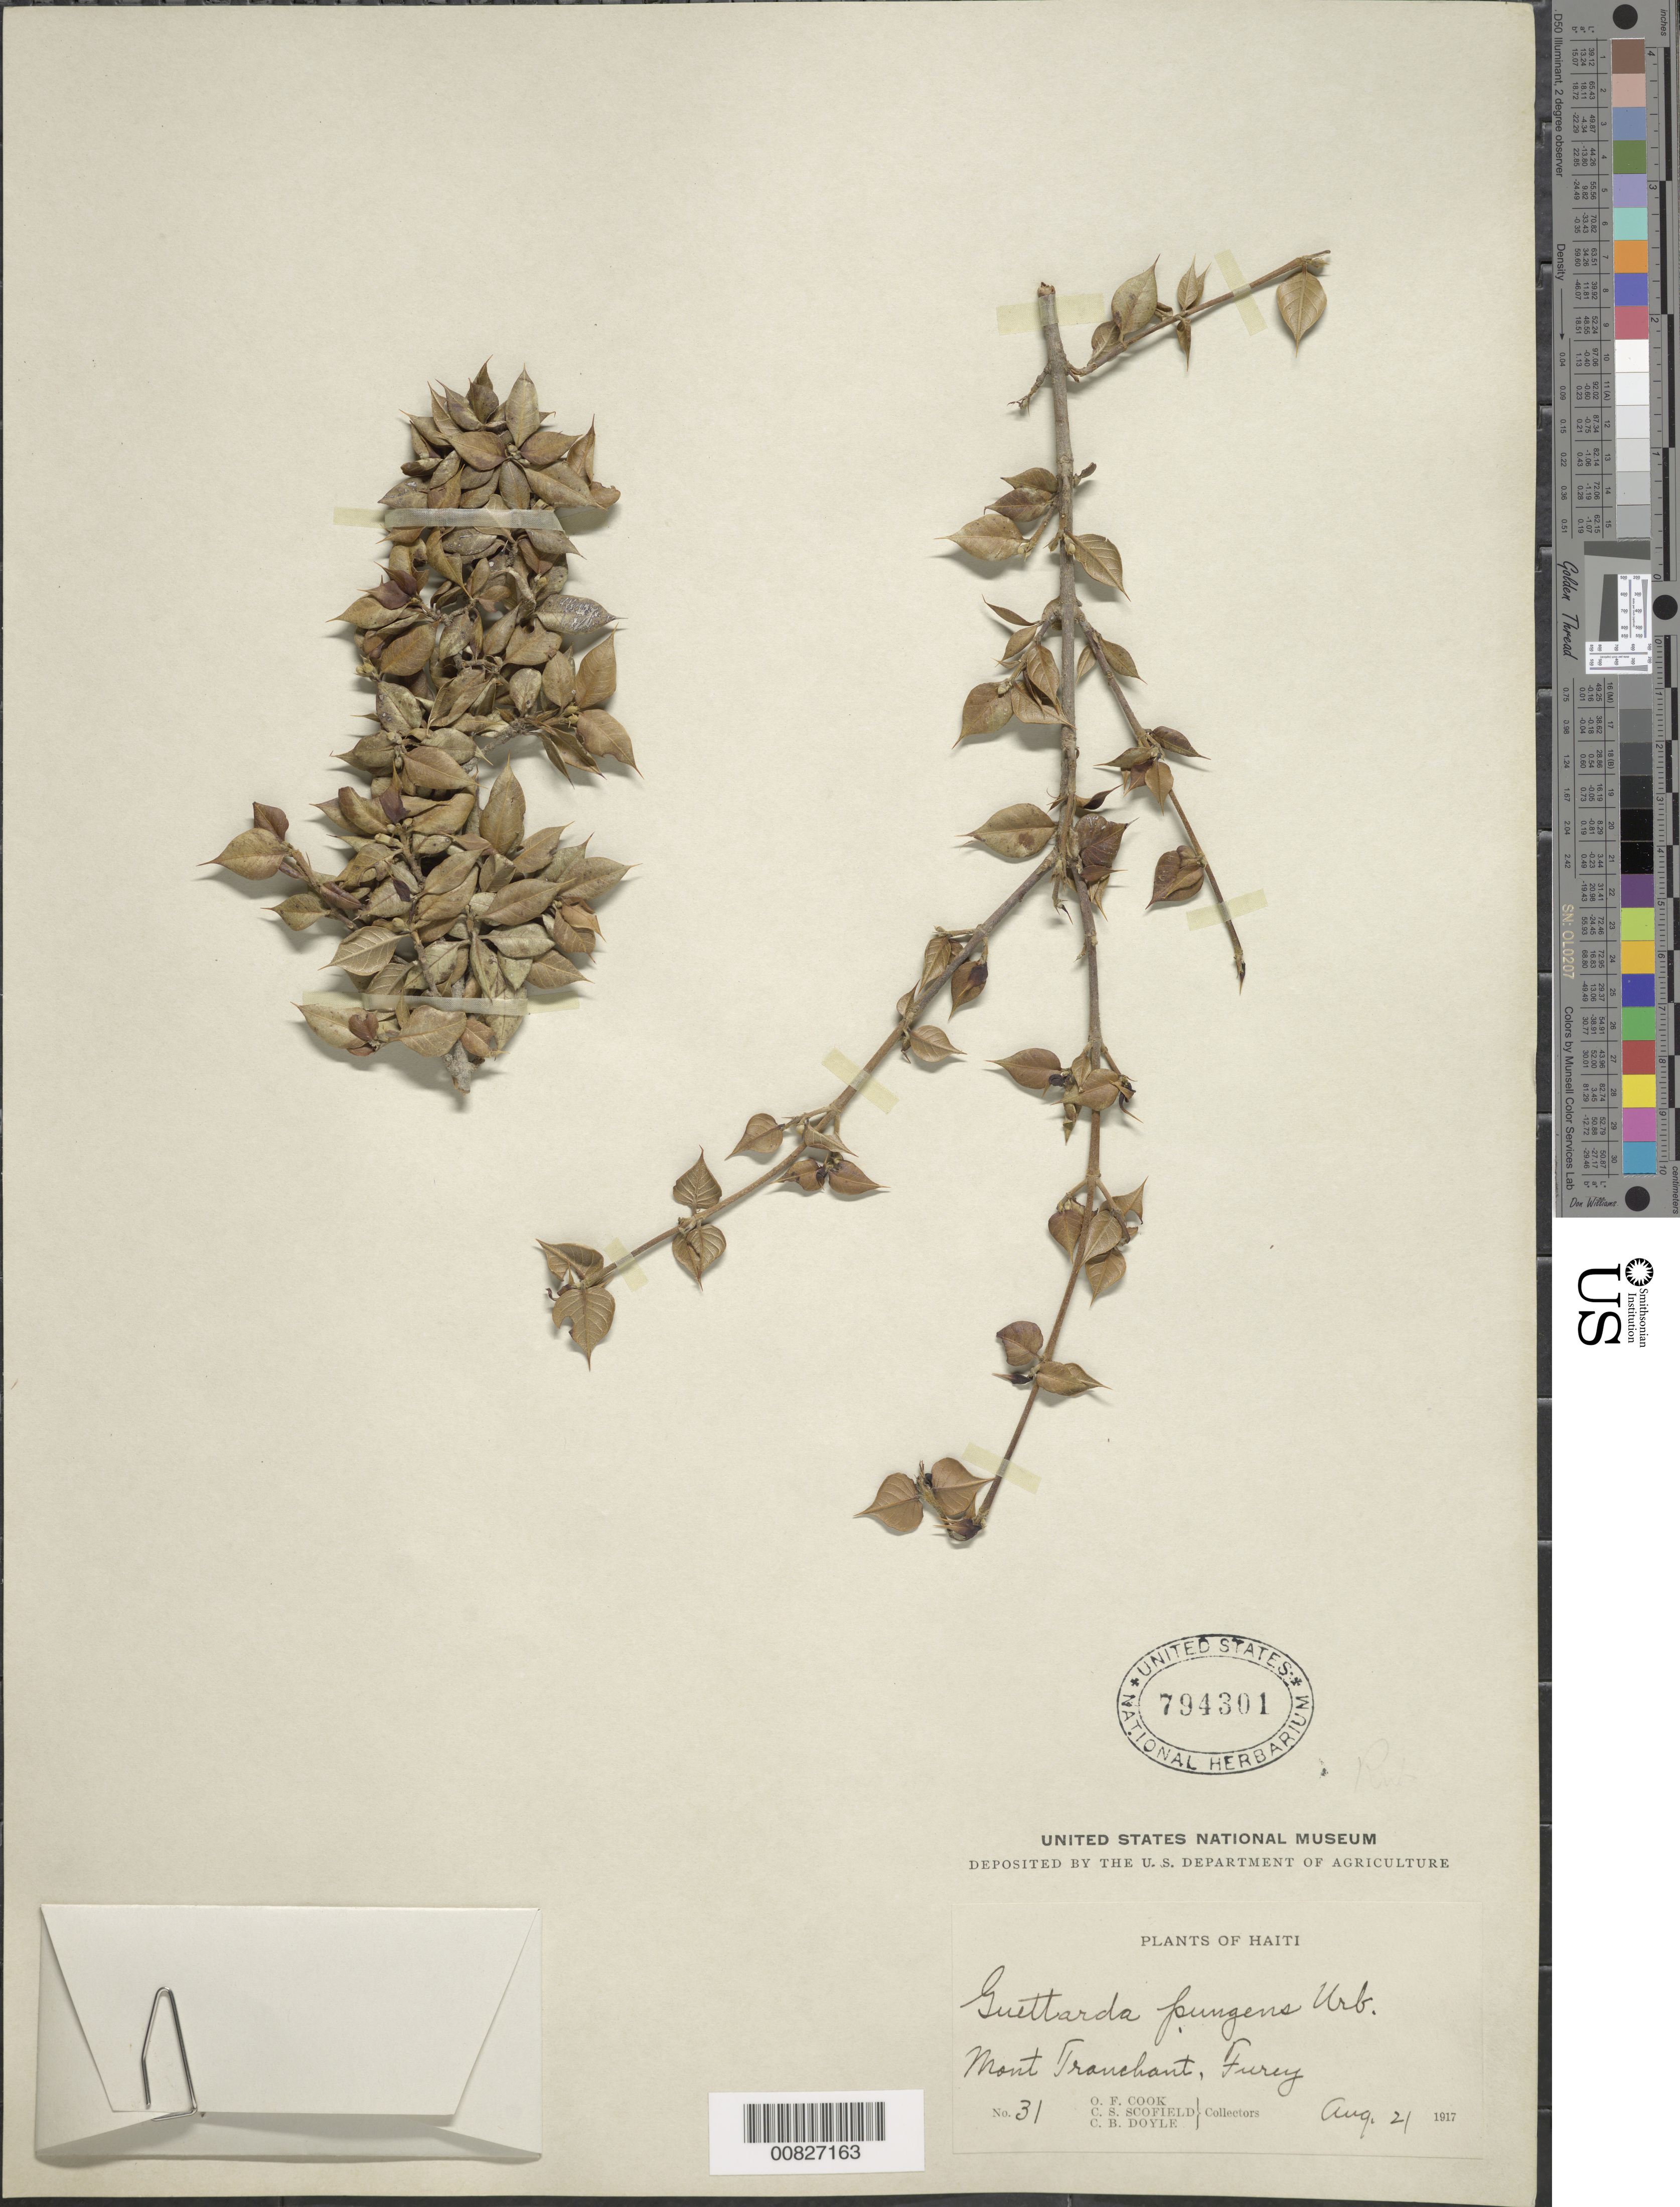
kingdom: Plantae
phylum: Tracheophyta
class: Magnoliopsida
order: Gentianales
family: Rubiaceae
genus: Guettarda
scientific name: Guettarda pungens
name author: Urb.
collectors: O. F. Cook, C. Scofield & C. Doyle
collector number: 31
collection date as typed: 21 Aug 1917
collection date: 1917-08-21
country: Haiti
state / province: Ouest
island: Hispaniola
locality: Mt. Tranchant, Furcy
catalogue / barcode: US 794301